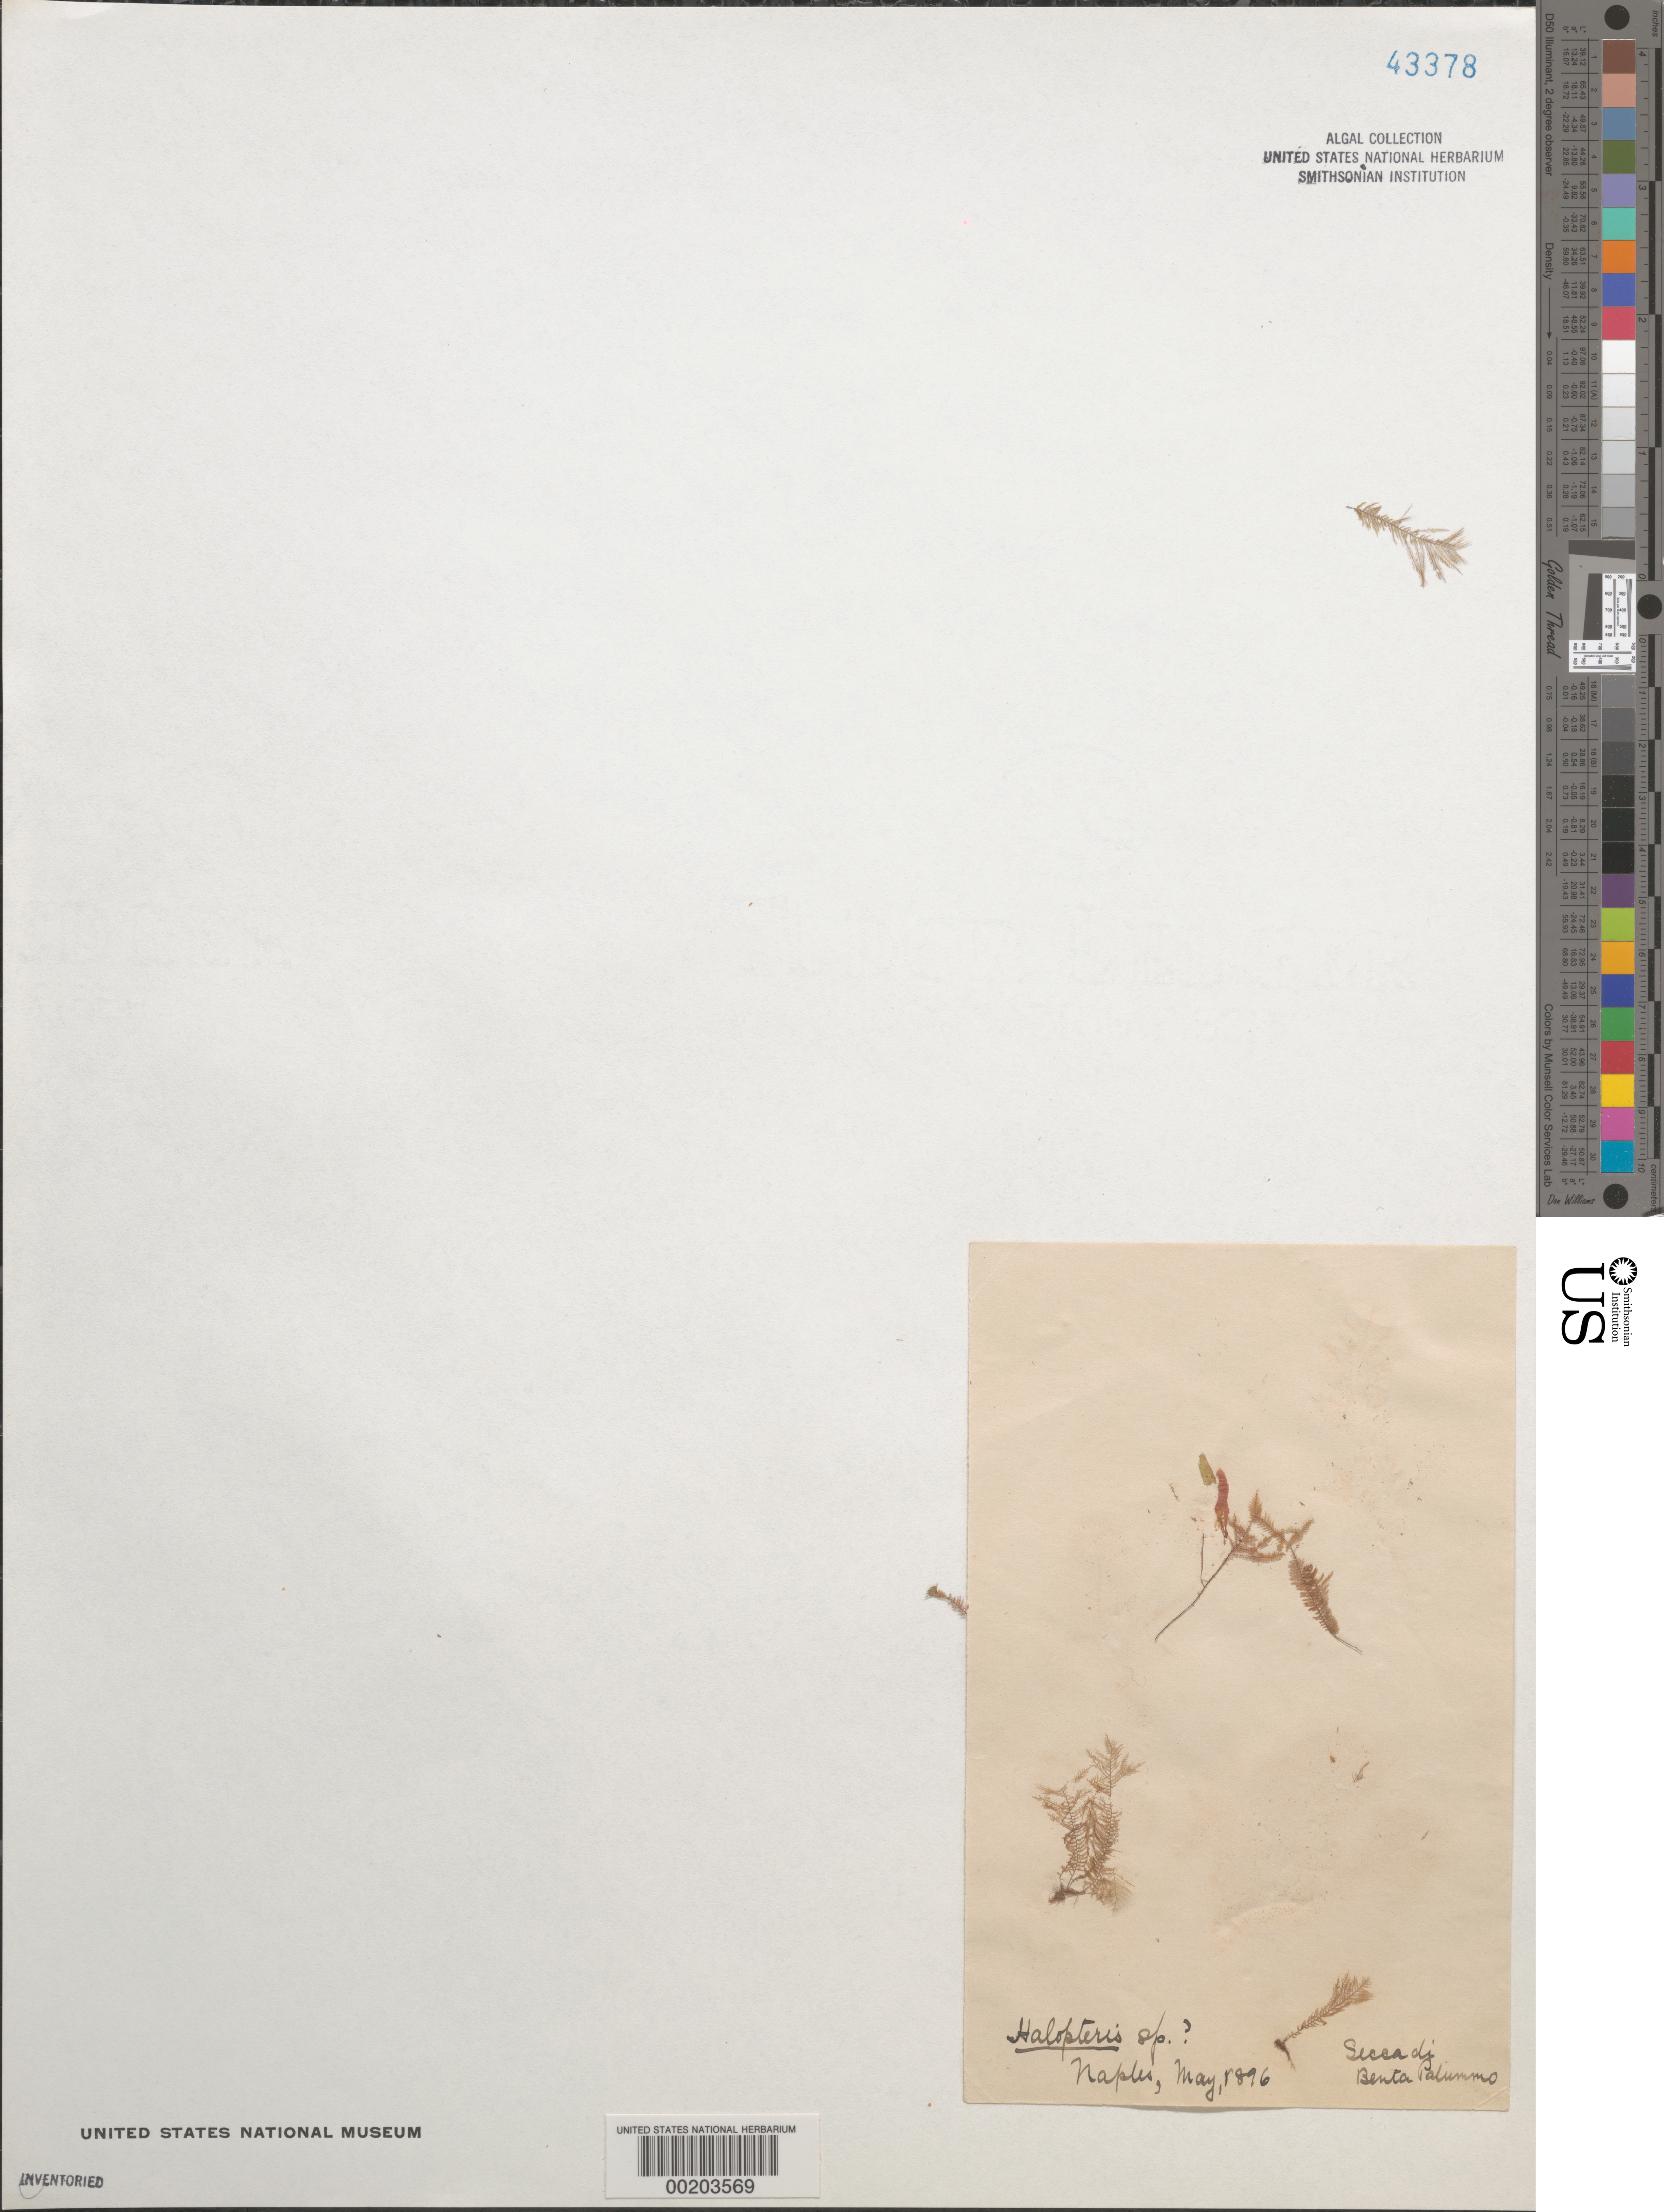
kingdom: Chromista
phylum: Ochrophyta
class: Phaeophyceae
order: Sphacelariales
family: Stypocaulaceae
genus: Halopteris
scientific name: Halopteris sp.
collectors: B. Palummo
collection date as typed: May 1896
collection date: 1896-05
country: Italy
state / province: Campania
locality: Naples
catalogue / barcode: US 43378